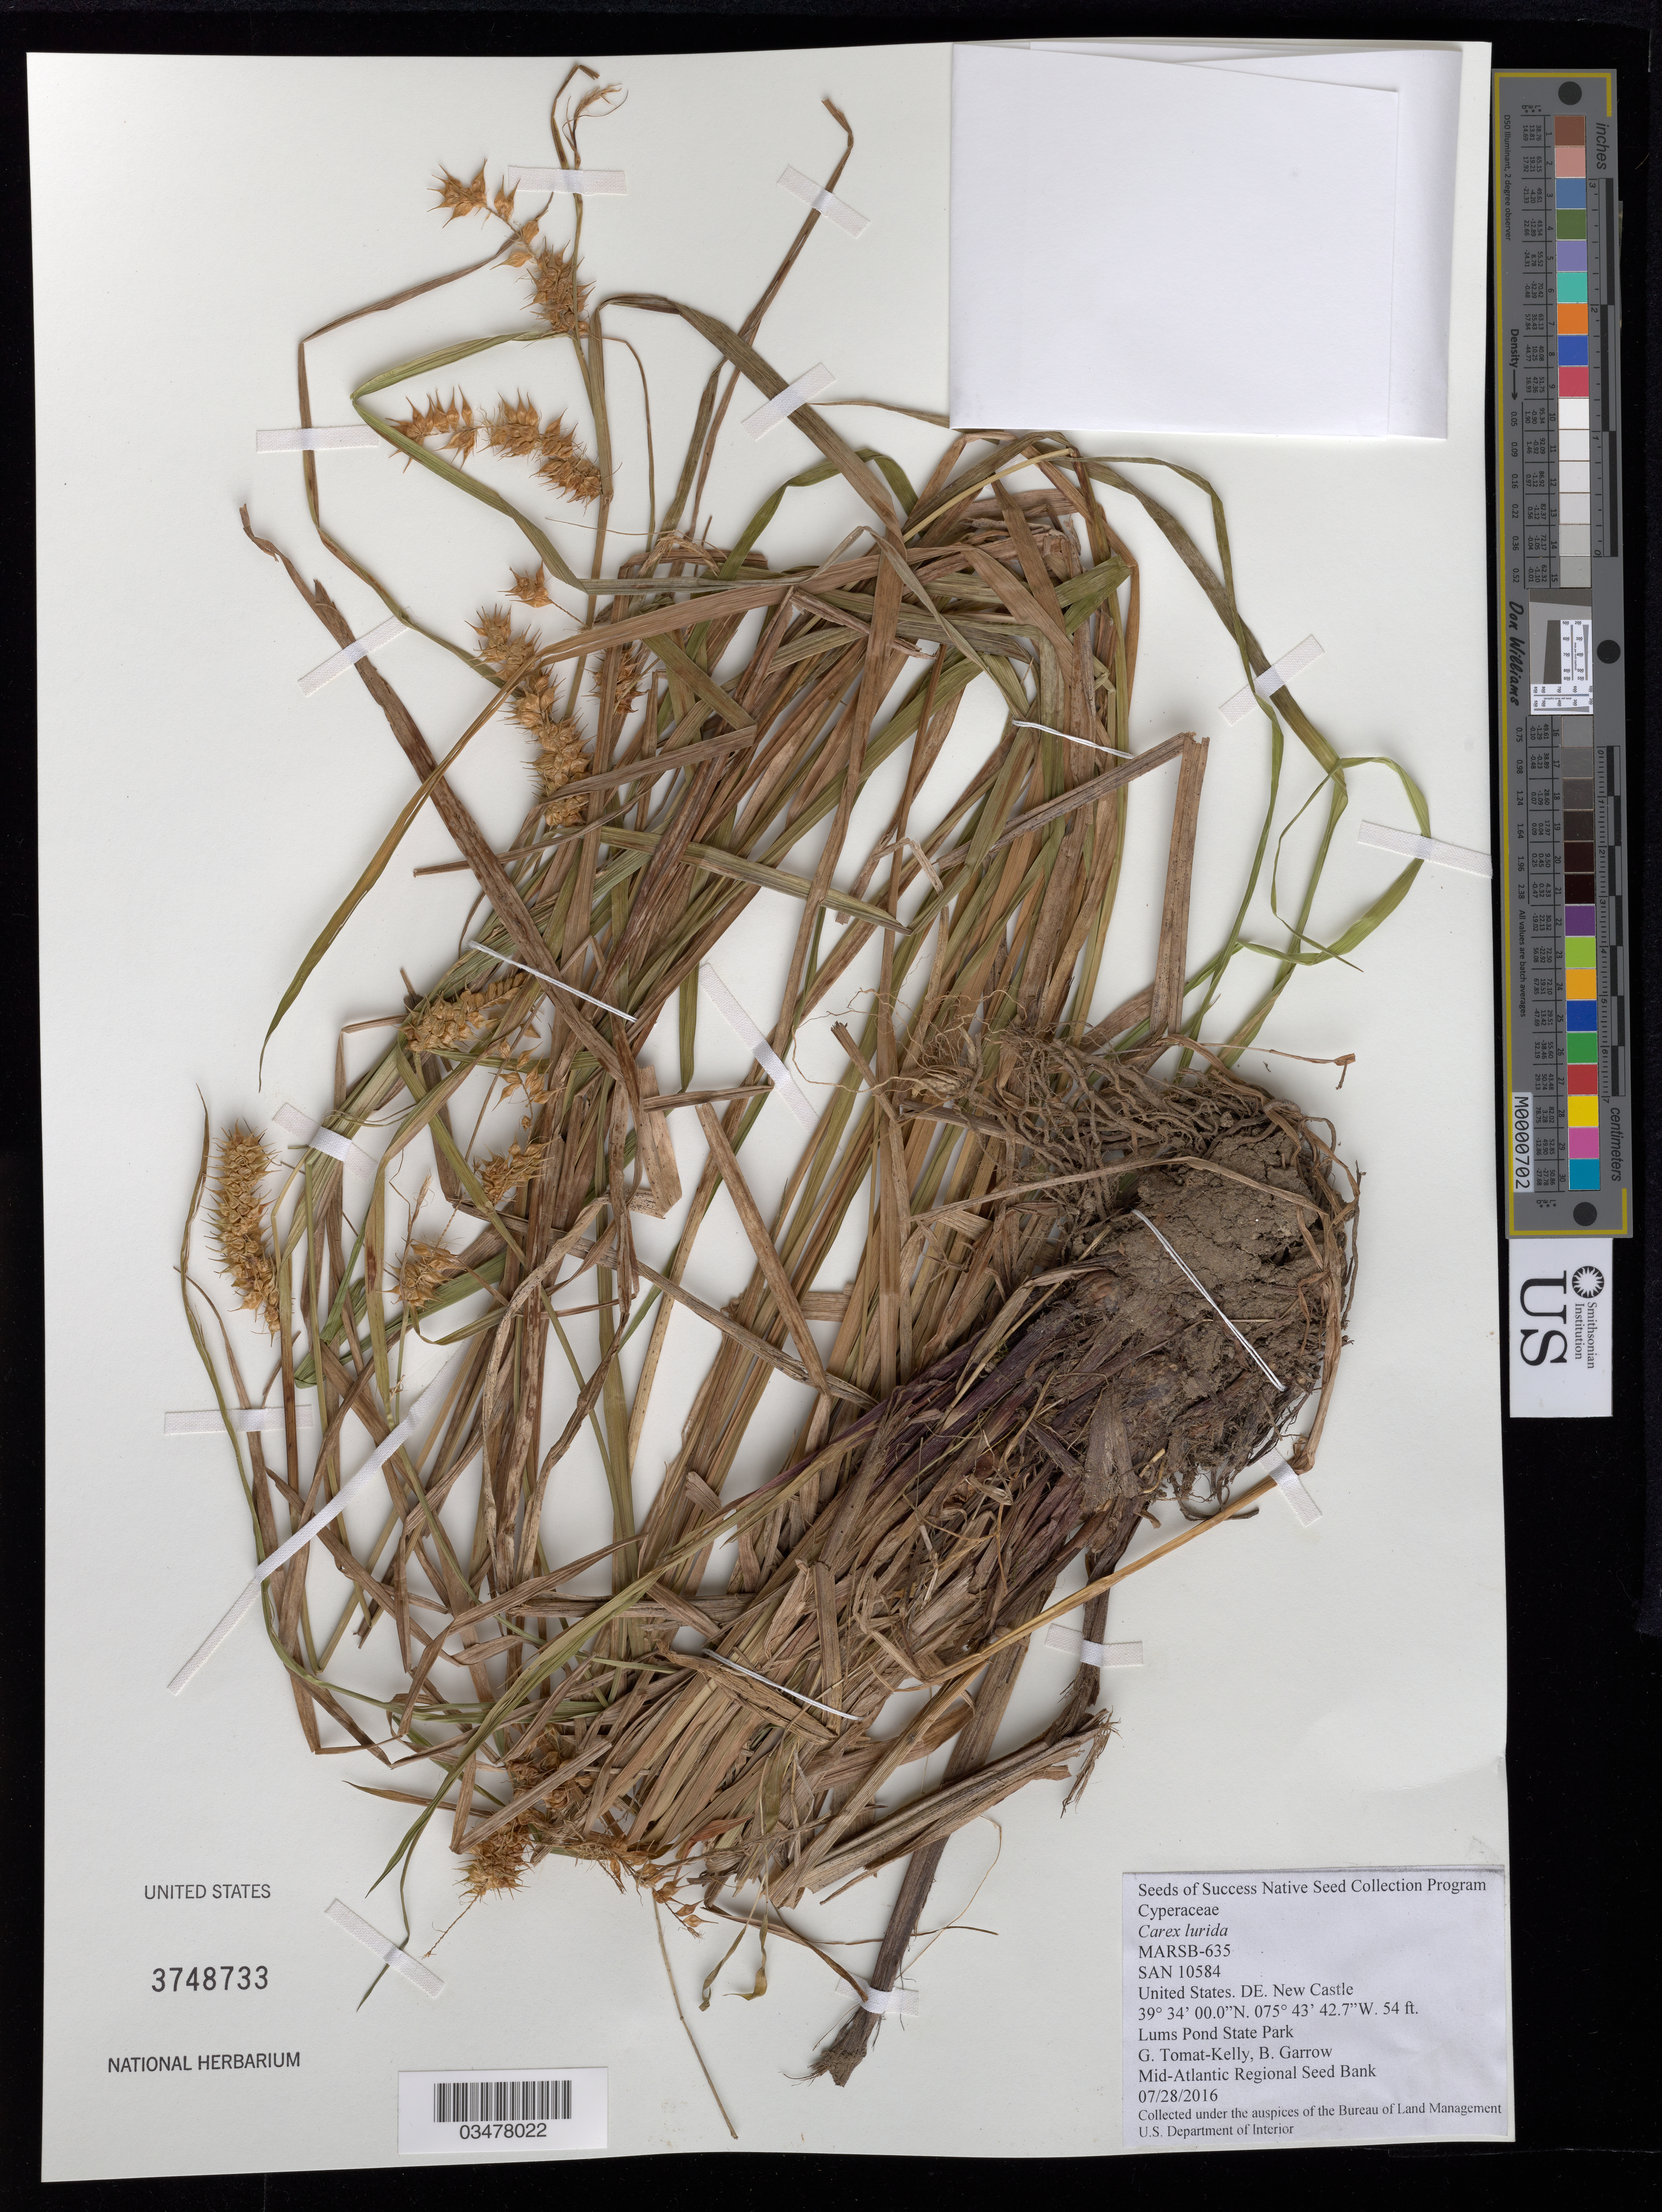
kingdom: Plantae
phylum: Tracheophyta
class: Liliopsida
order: Poales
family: Cyperaceae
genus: Carex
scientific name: Carex lurida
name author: Wahlenb.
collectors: G. Tomat-Kelly & B. Garrow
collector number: MARSB-635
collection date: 2016-07-28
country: United States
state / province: Delaware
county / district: New Castle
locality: Lums Pond State Park, Little Jersey Trail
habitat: Field (power-cut line)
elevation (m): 16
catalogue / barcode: US 3748733